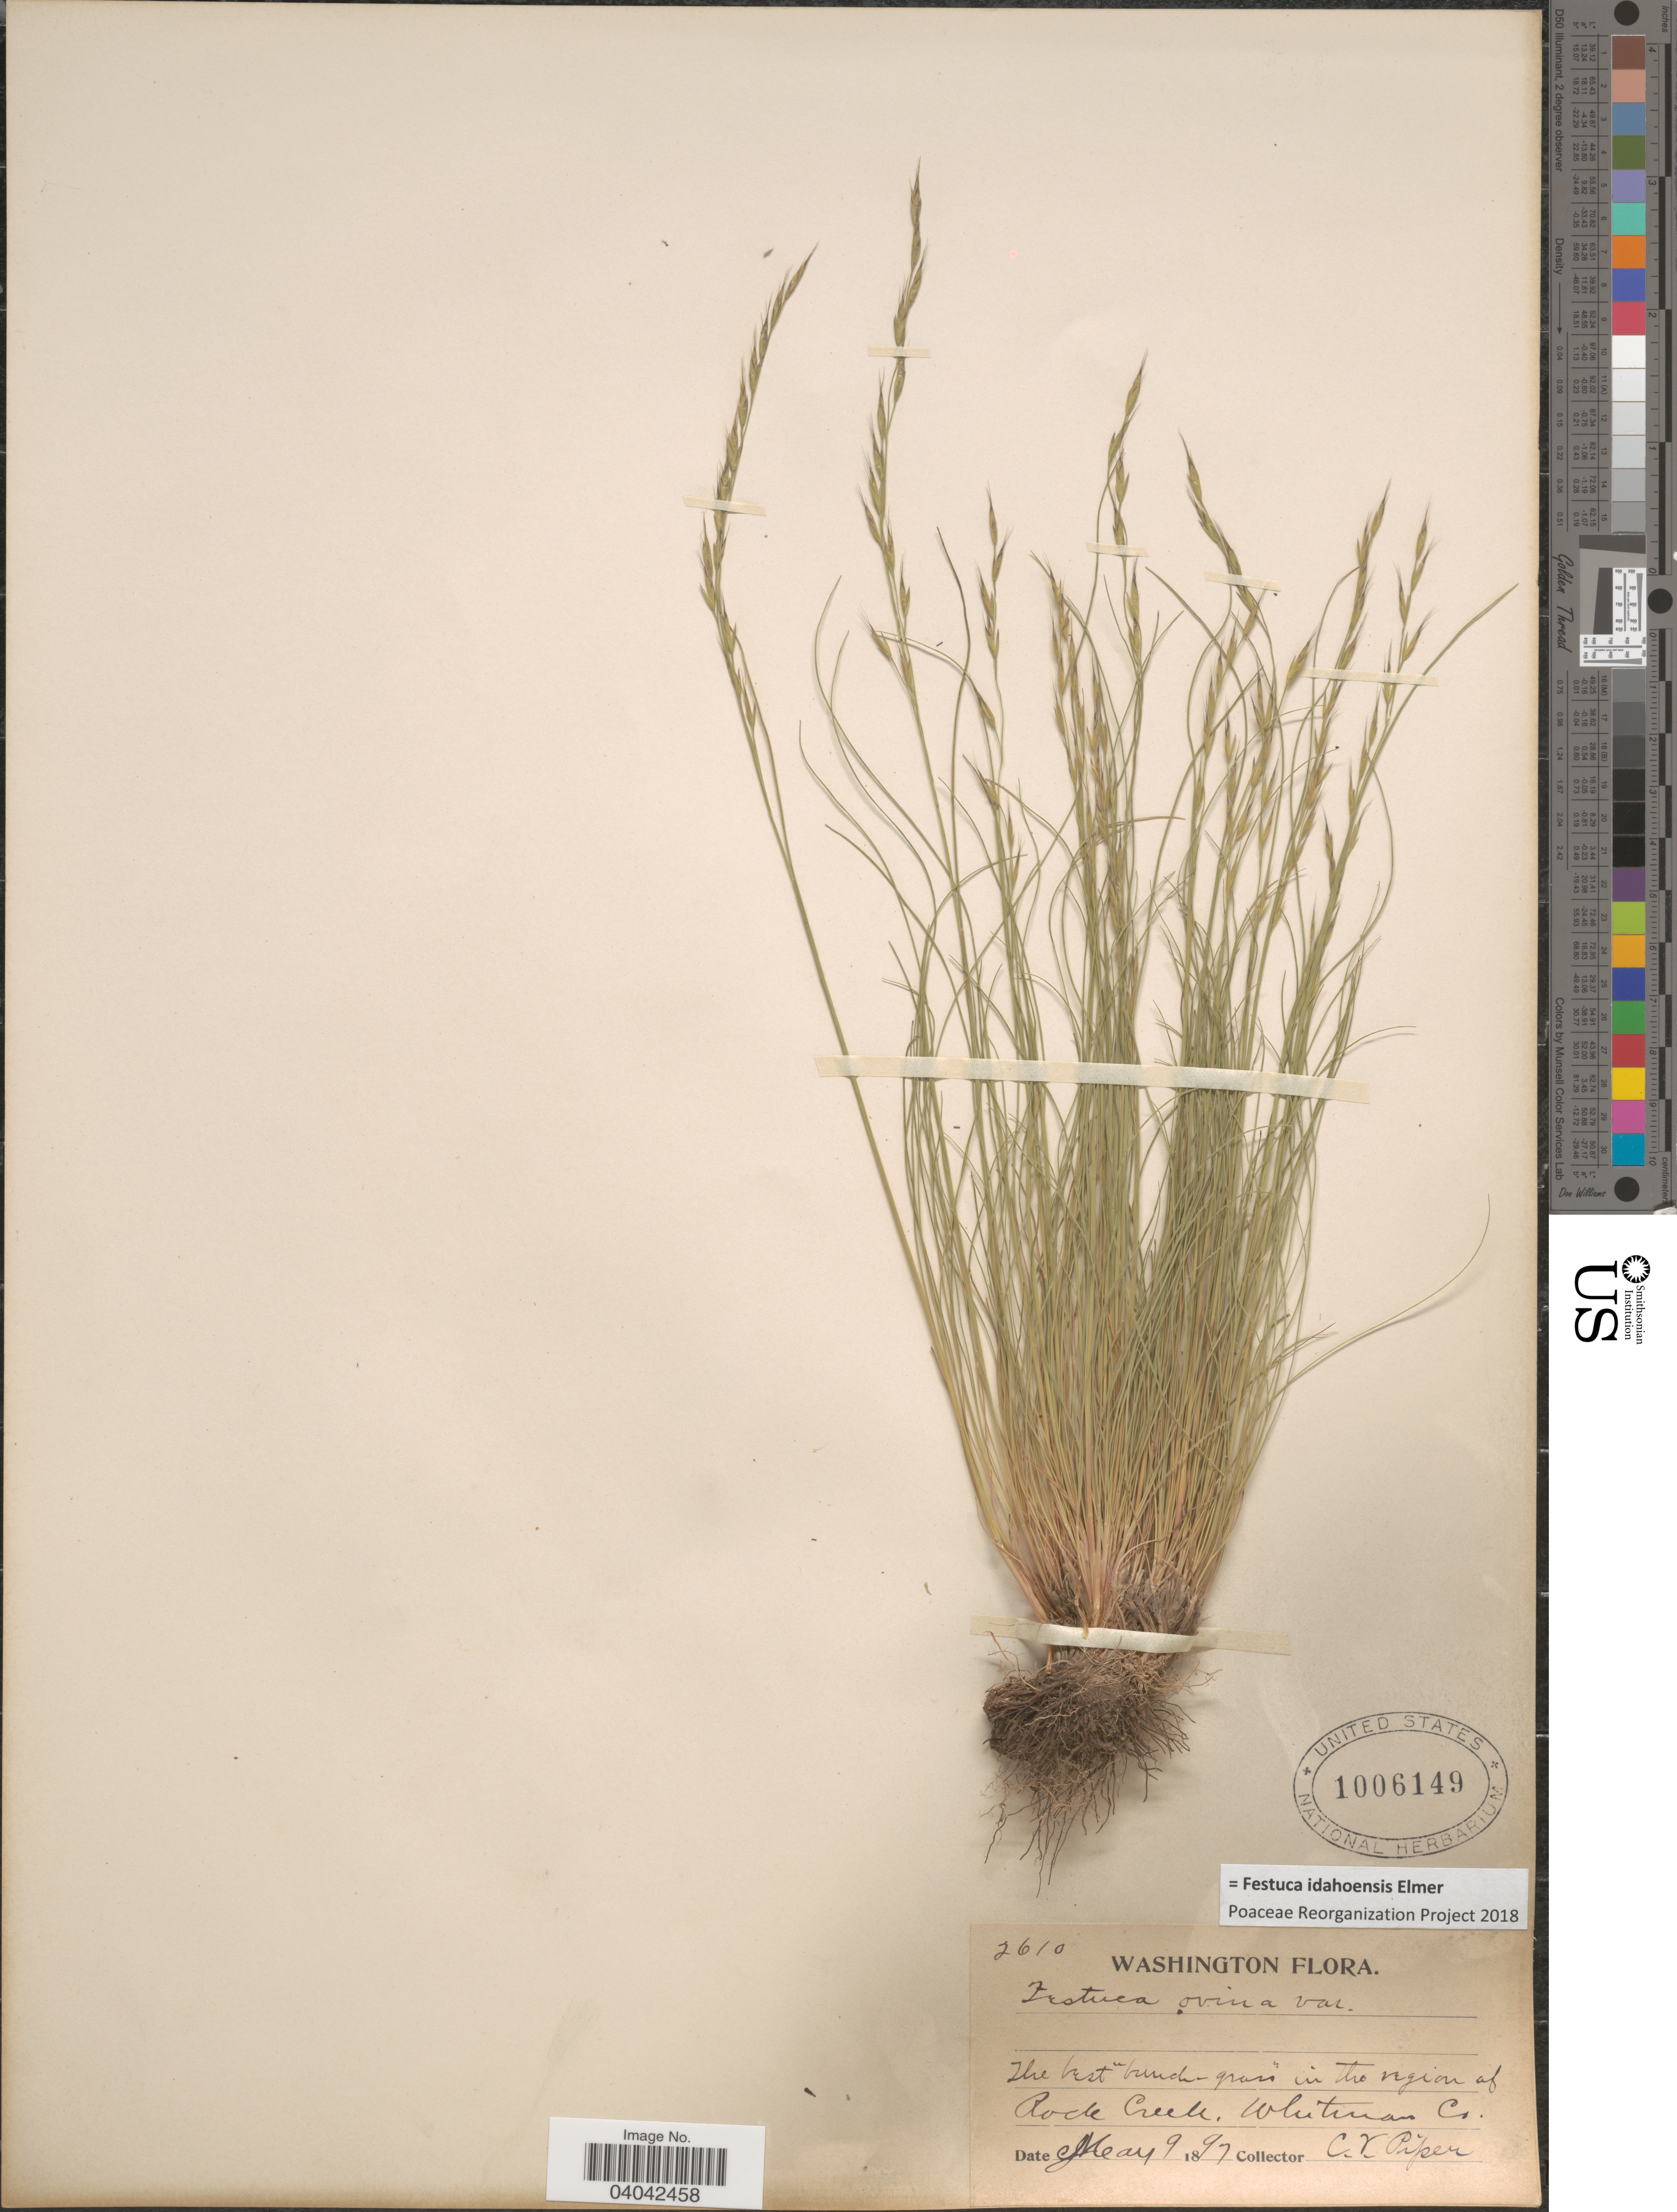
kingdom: Plantae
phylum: Tracheophyta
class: Liliopsida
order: Poales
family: Poaceae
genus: Festuca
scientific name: Festuca idahoensis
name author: Elmer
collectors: C. V. Piper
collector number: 2610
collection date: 1897-05-09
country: United States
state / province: Washington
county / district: Whitman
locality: In the region of Rock Creek, Whitman Co.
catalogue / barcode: US 1006149